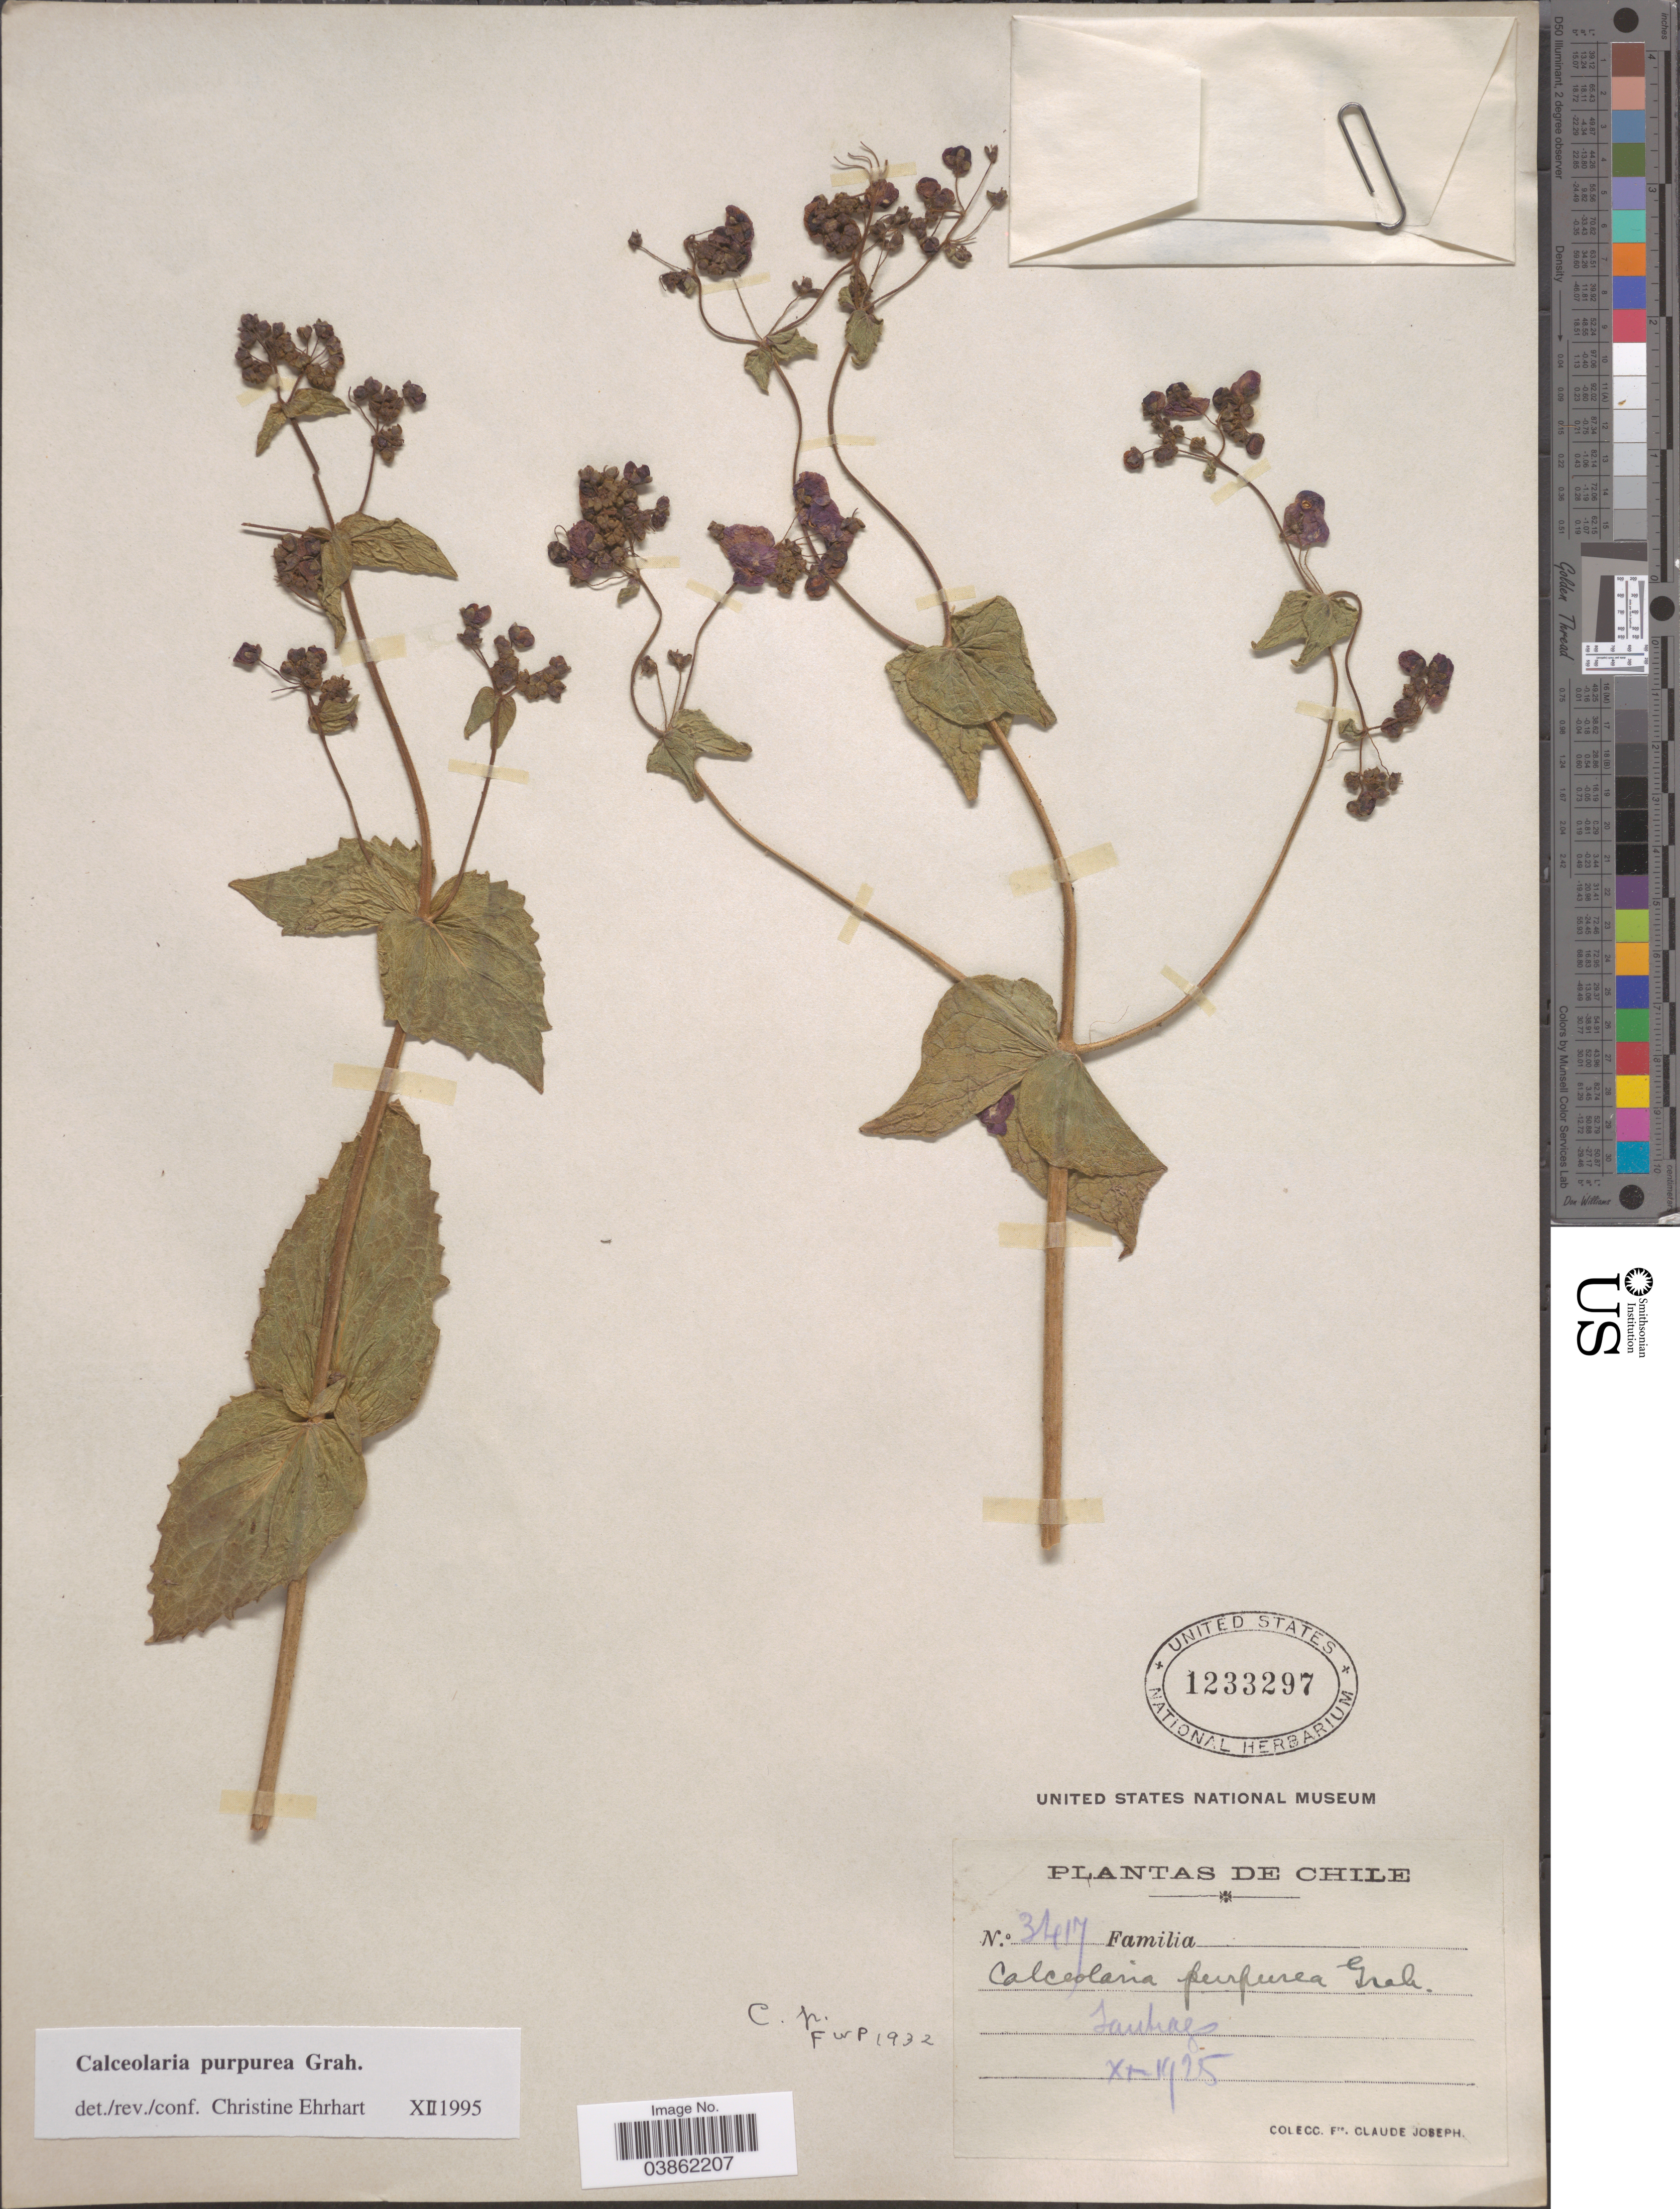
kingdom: Plantae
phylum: Tracheophyta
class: Magnoliopsida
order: Lamiales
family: Calceolariaceae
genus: Calceolaria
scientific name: Calceolaria purpurea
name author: Graham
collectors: Bro. Claude-Joseph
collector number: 3417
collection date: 1925-11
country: Chile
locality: Santiago.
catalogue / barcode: US 1233297